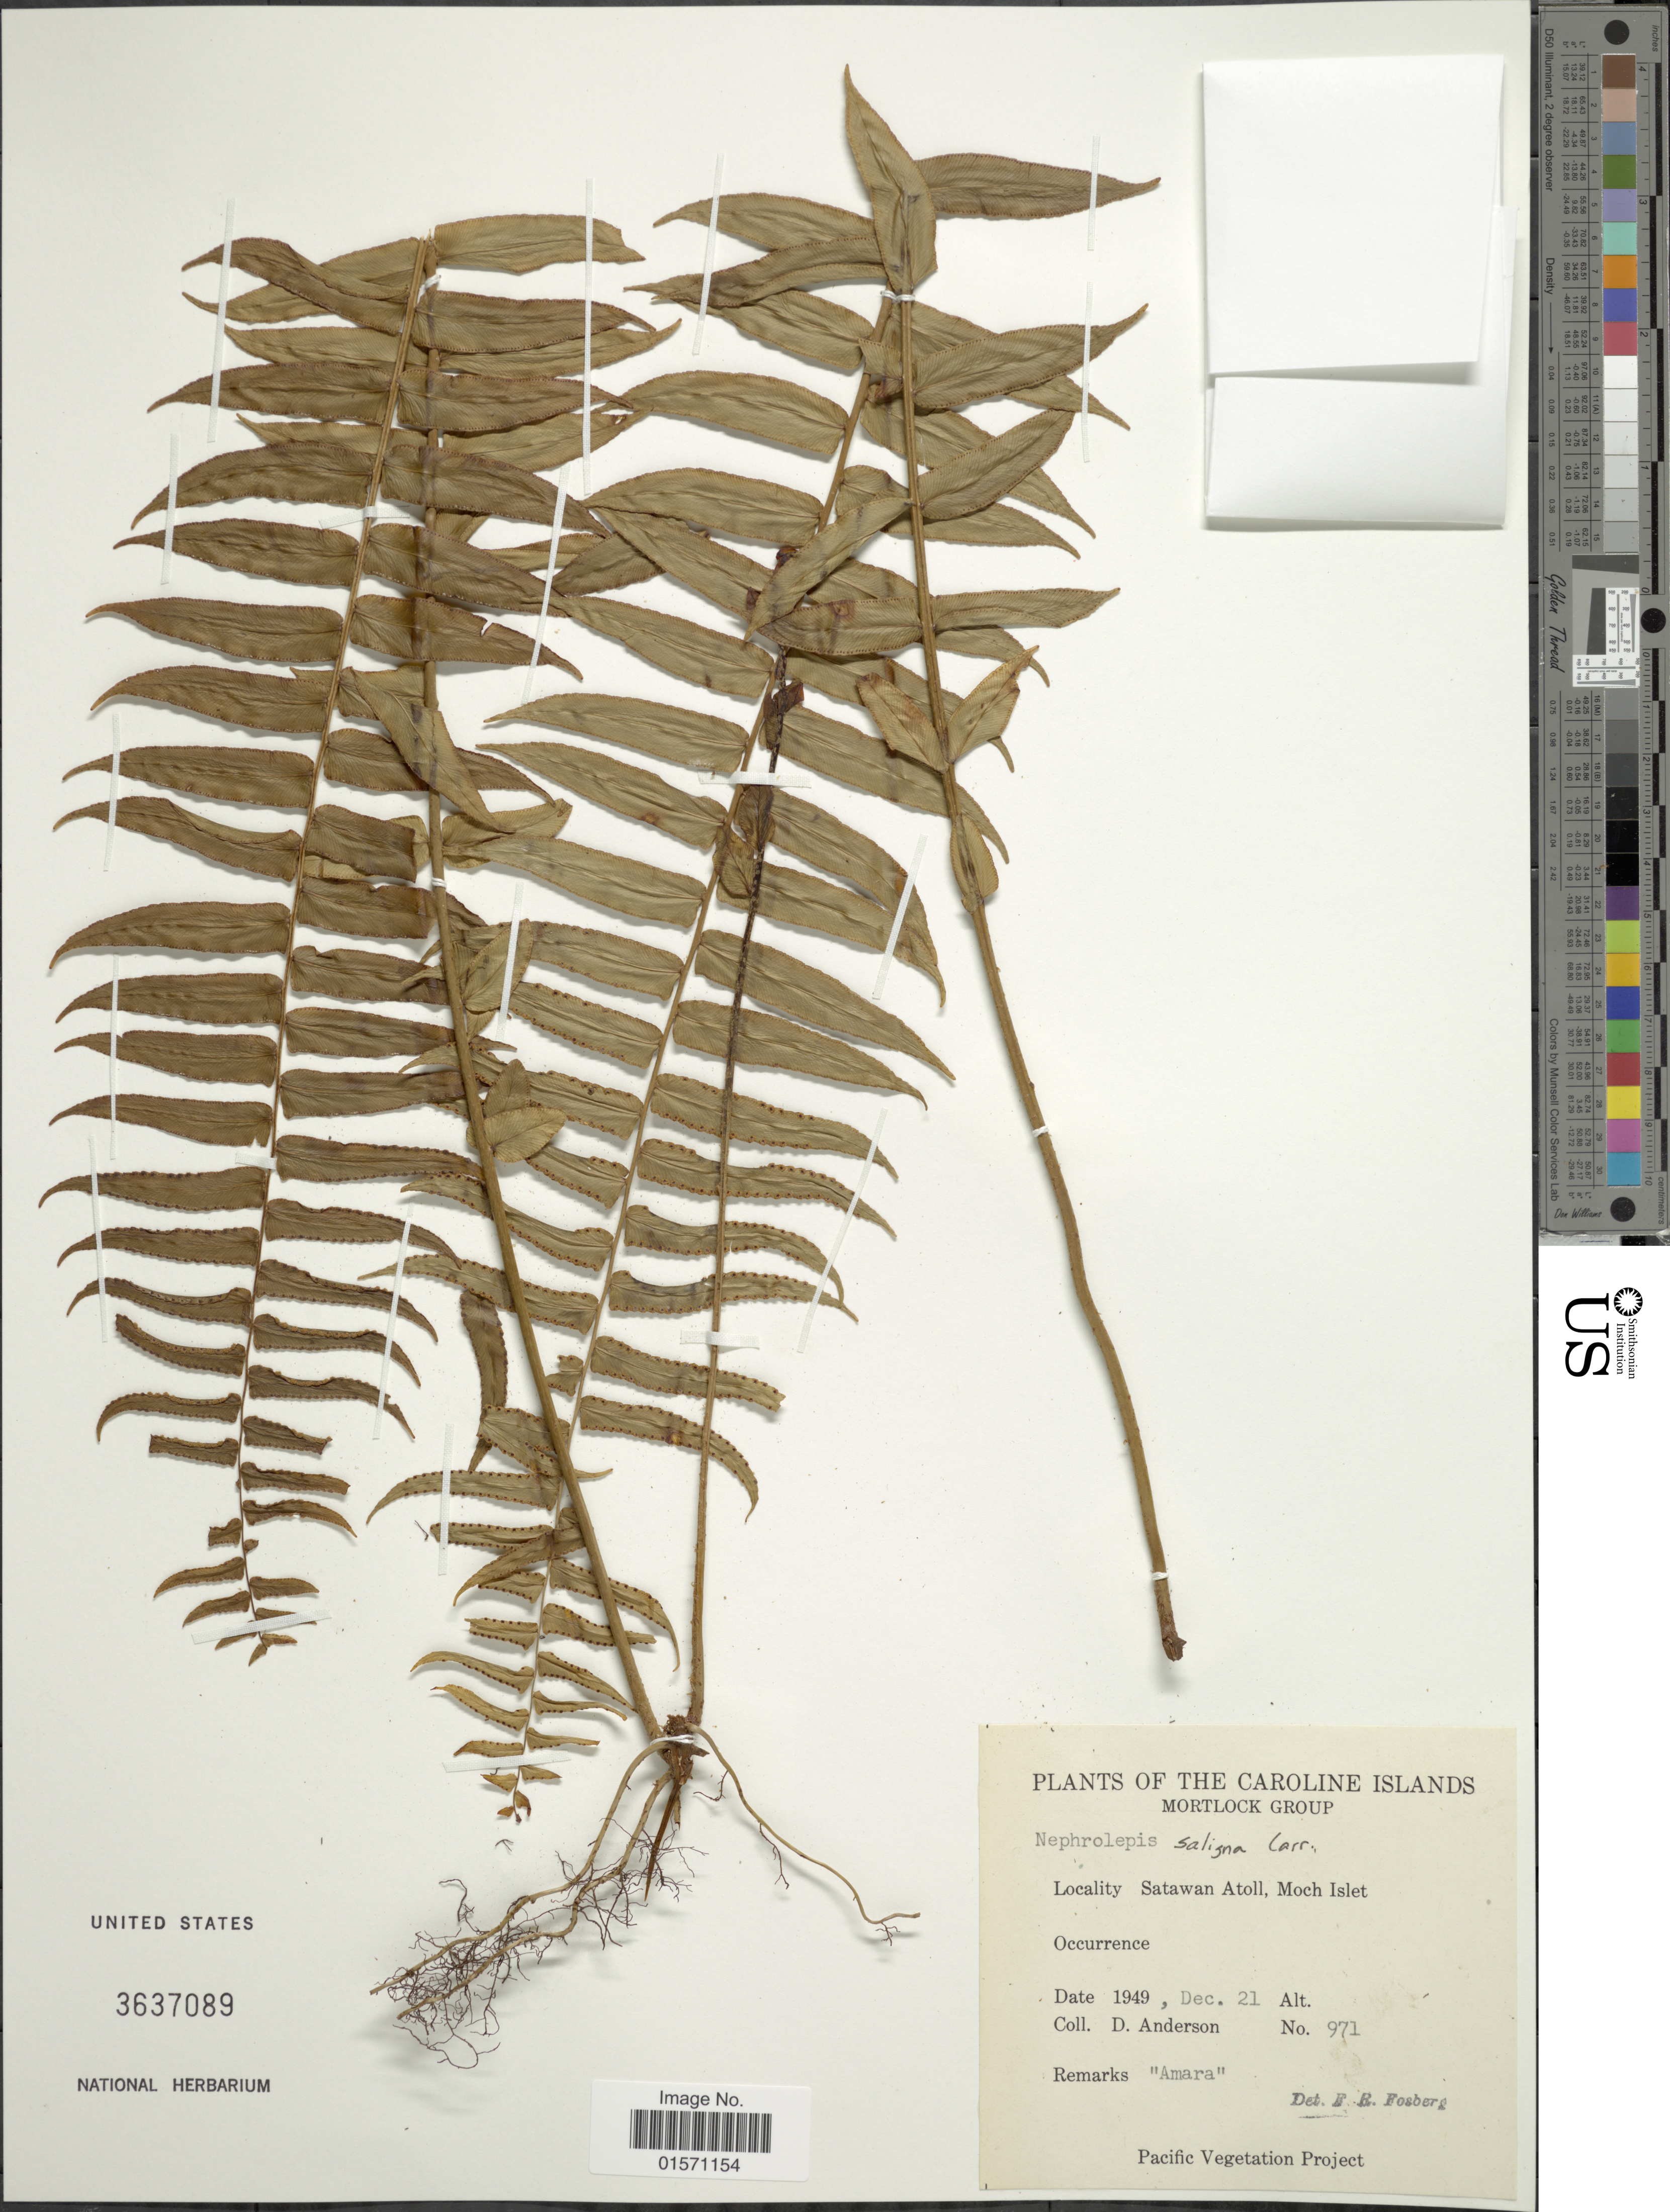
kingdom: Plantae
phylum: Tracheophyta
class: Polypodiopsida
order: Polypodiales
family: Nephrolepidaceae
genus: Nephrolepis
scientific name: Nephrolepis saligna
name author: Cav.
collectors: D. Anderson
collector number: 971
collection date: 1949-12-21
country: Micronesia, Federated States of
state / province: Truk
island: Satawan Atoll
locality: Mortlock Group. Satawan Atoll, Moch Islet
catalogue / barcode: US 3637089